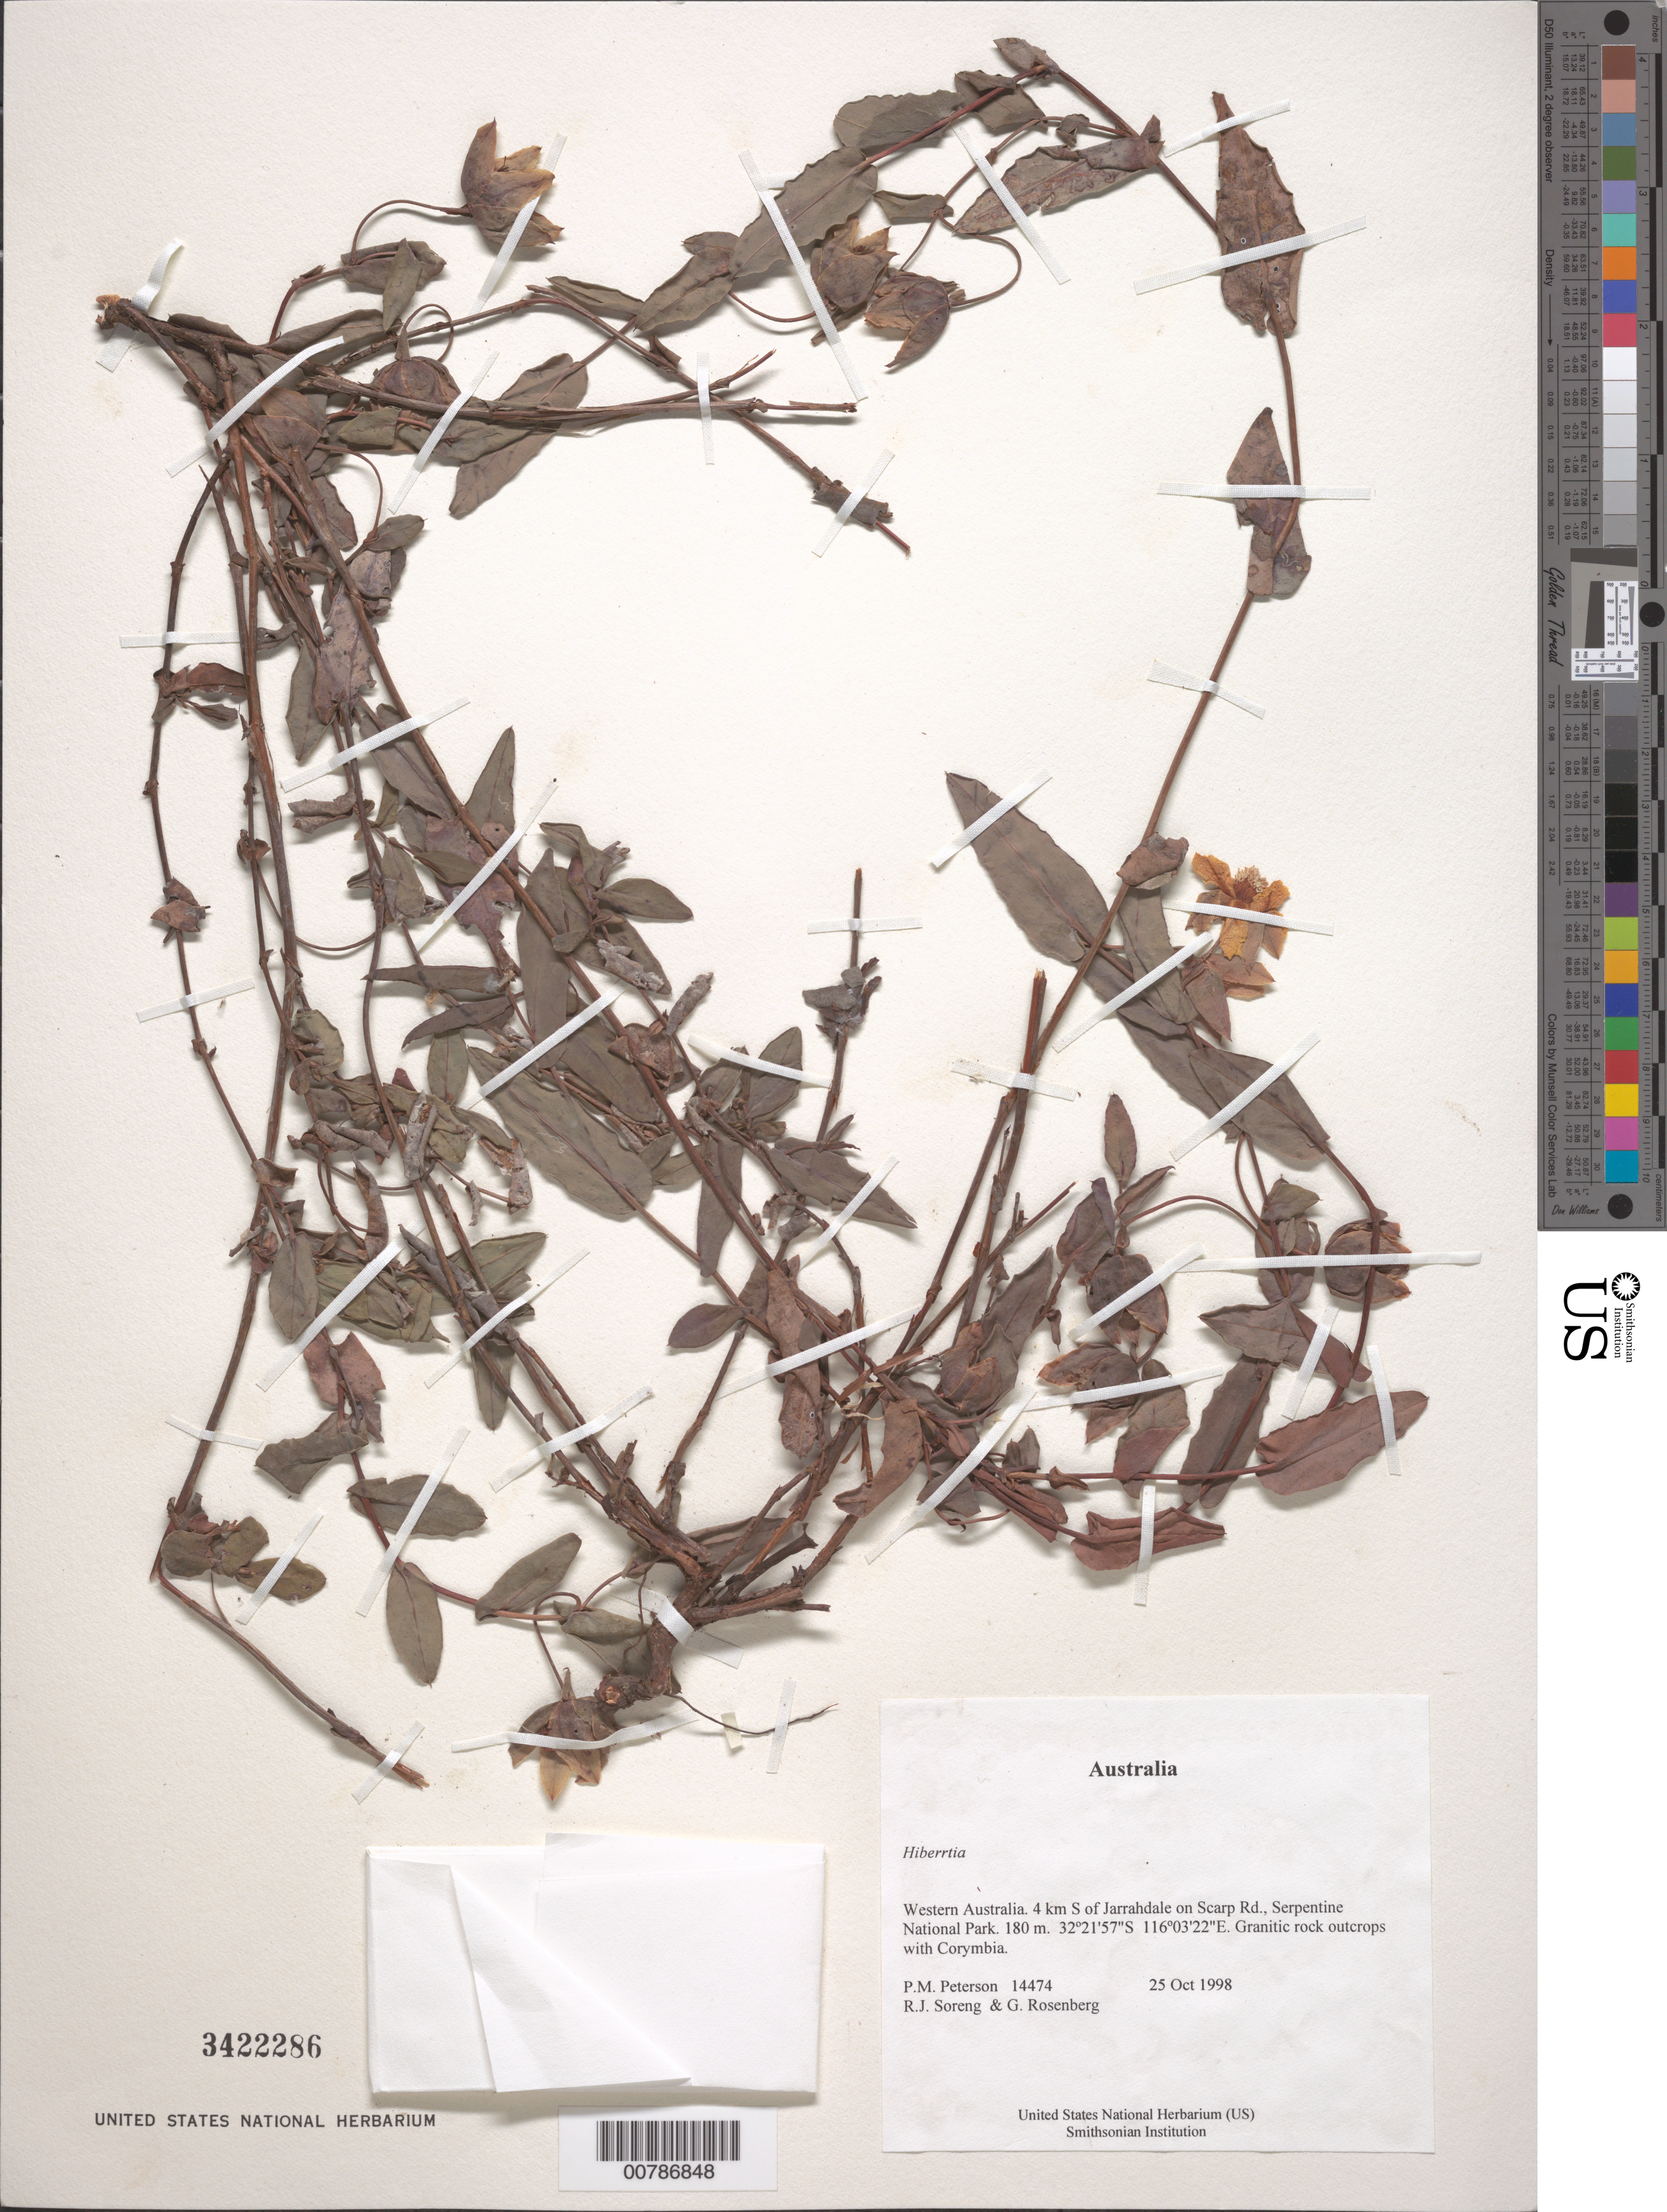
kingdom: Plantae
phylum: Tracheophyta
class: Magnoliopsida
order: Dilleniales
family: Dilleniaceae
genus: Hibbertia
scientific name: Hibbertia sp.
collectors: P. M. Peterson, R. J. Soreng & G. Rosenberg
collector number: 14474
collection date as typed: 25 Oct 1998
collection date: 1998-10-25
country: Australia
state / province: Western Australia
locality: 4 km S of Jarrahdale on Scarp Rd., Serpentine National Park.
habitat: Granitic rock outcrops with Corymbia.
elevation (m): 180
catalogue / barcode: US 3422286